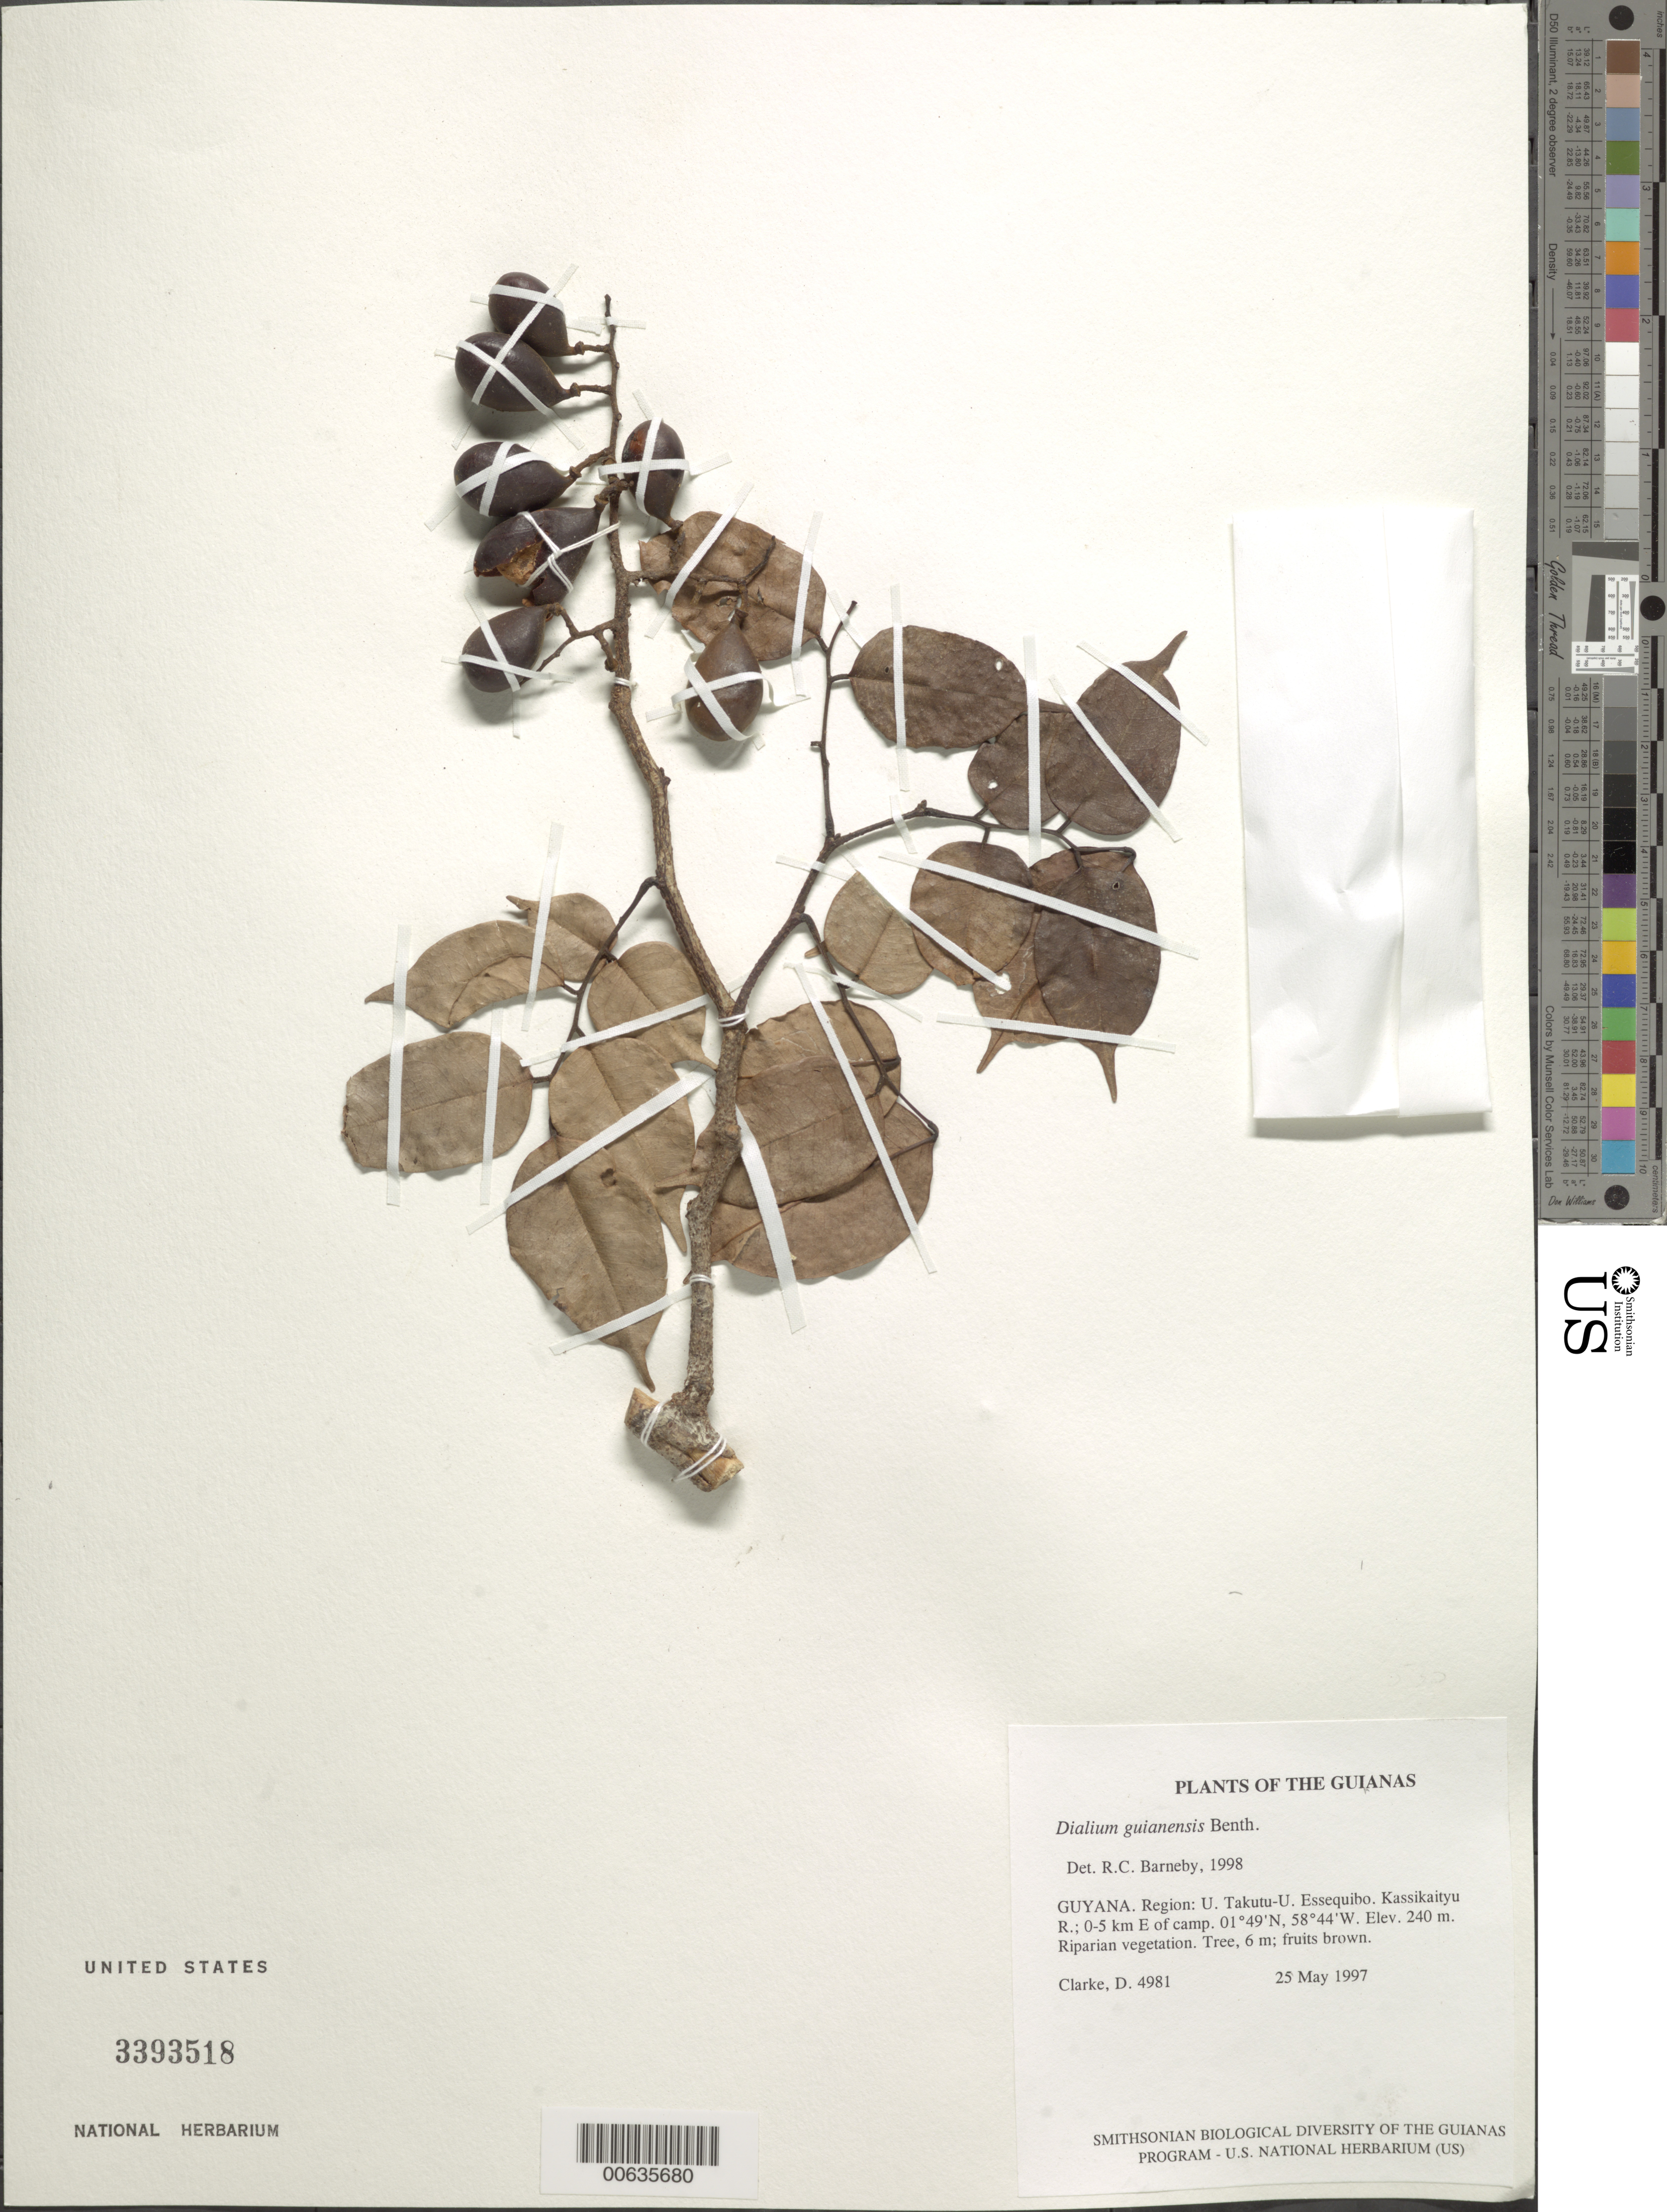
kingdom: Plantae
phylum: Tracheophyta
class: Magnoliopsida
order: Fabales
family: Fabaceae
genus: Dialium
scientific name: Dialium guianense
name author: (Aubl.) Sandwith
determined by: Barneby, Rupert C., (NY)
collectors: H. D. Clarke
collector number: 4981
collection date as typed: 25 May 1997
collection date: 1997-05-25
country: Guyana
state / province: U. Takutu-U. Essequibo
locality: Kassikaityu R.; 0-5 km E of camp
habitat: Riparian vegetation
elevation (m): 240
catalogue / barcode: US 3393518